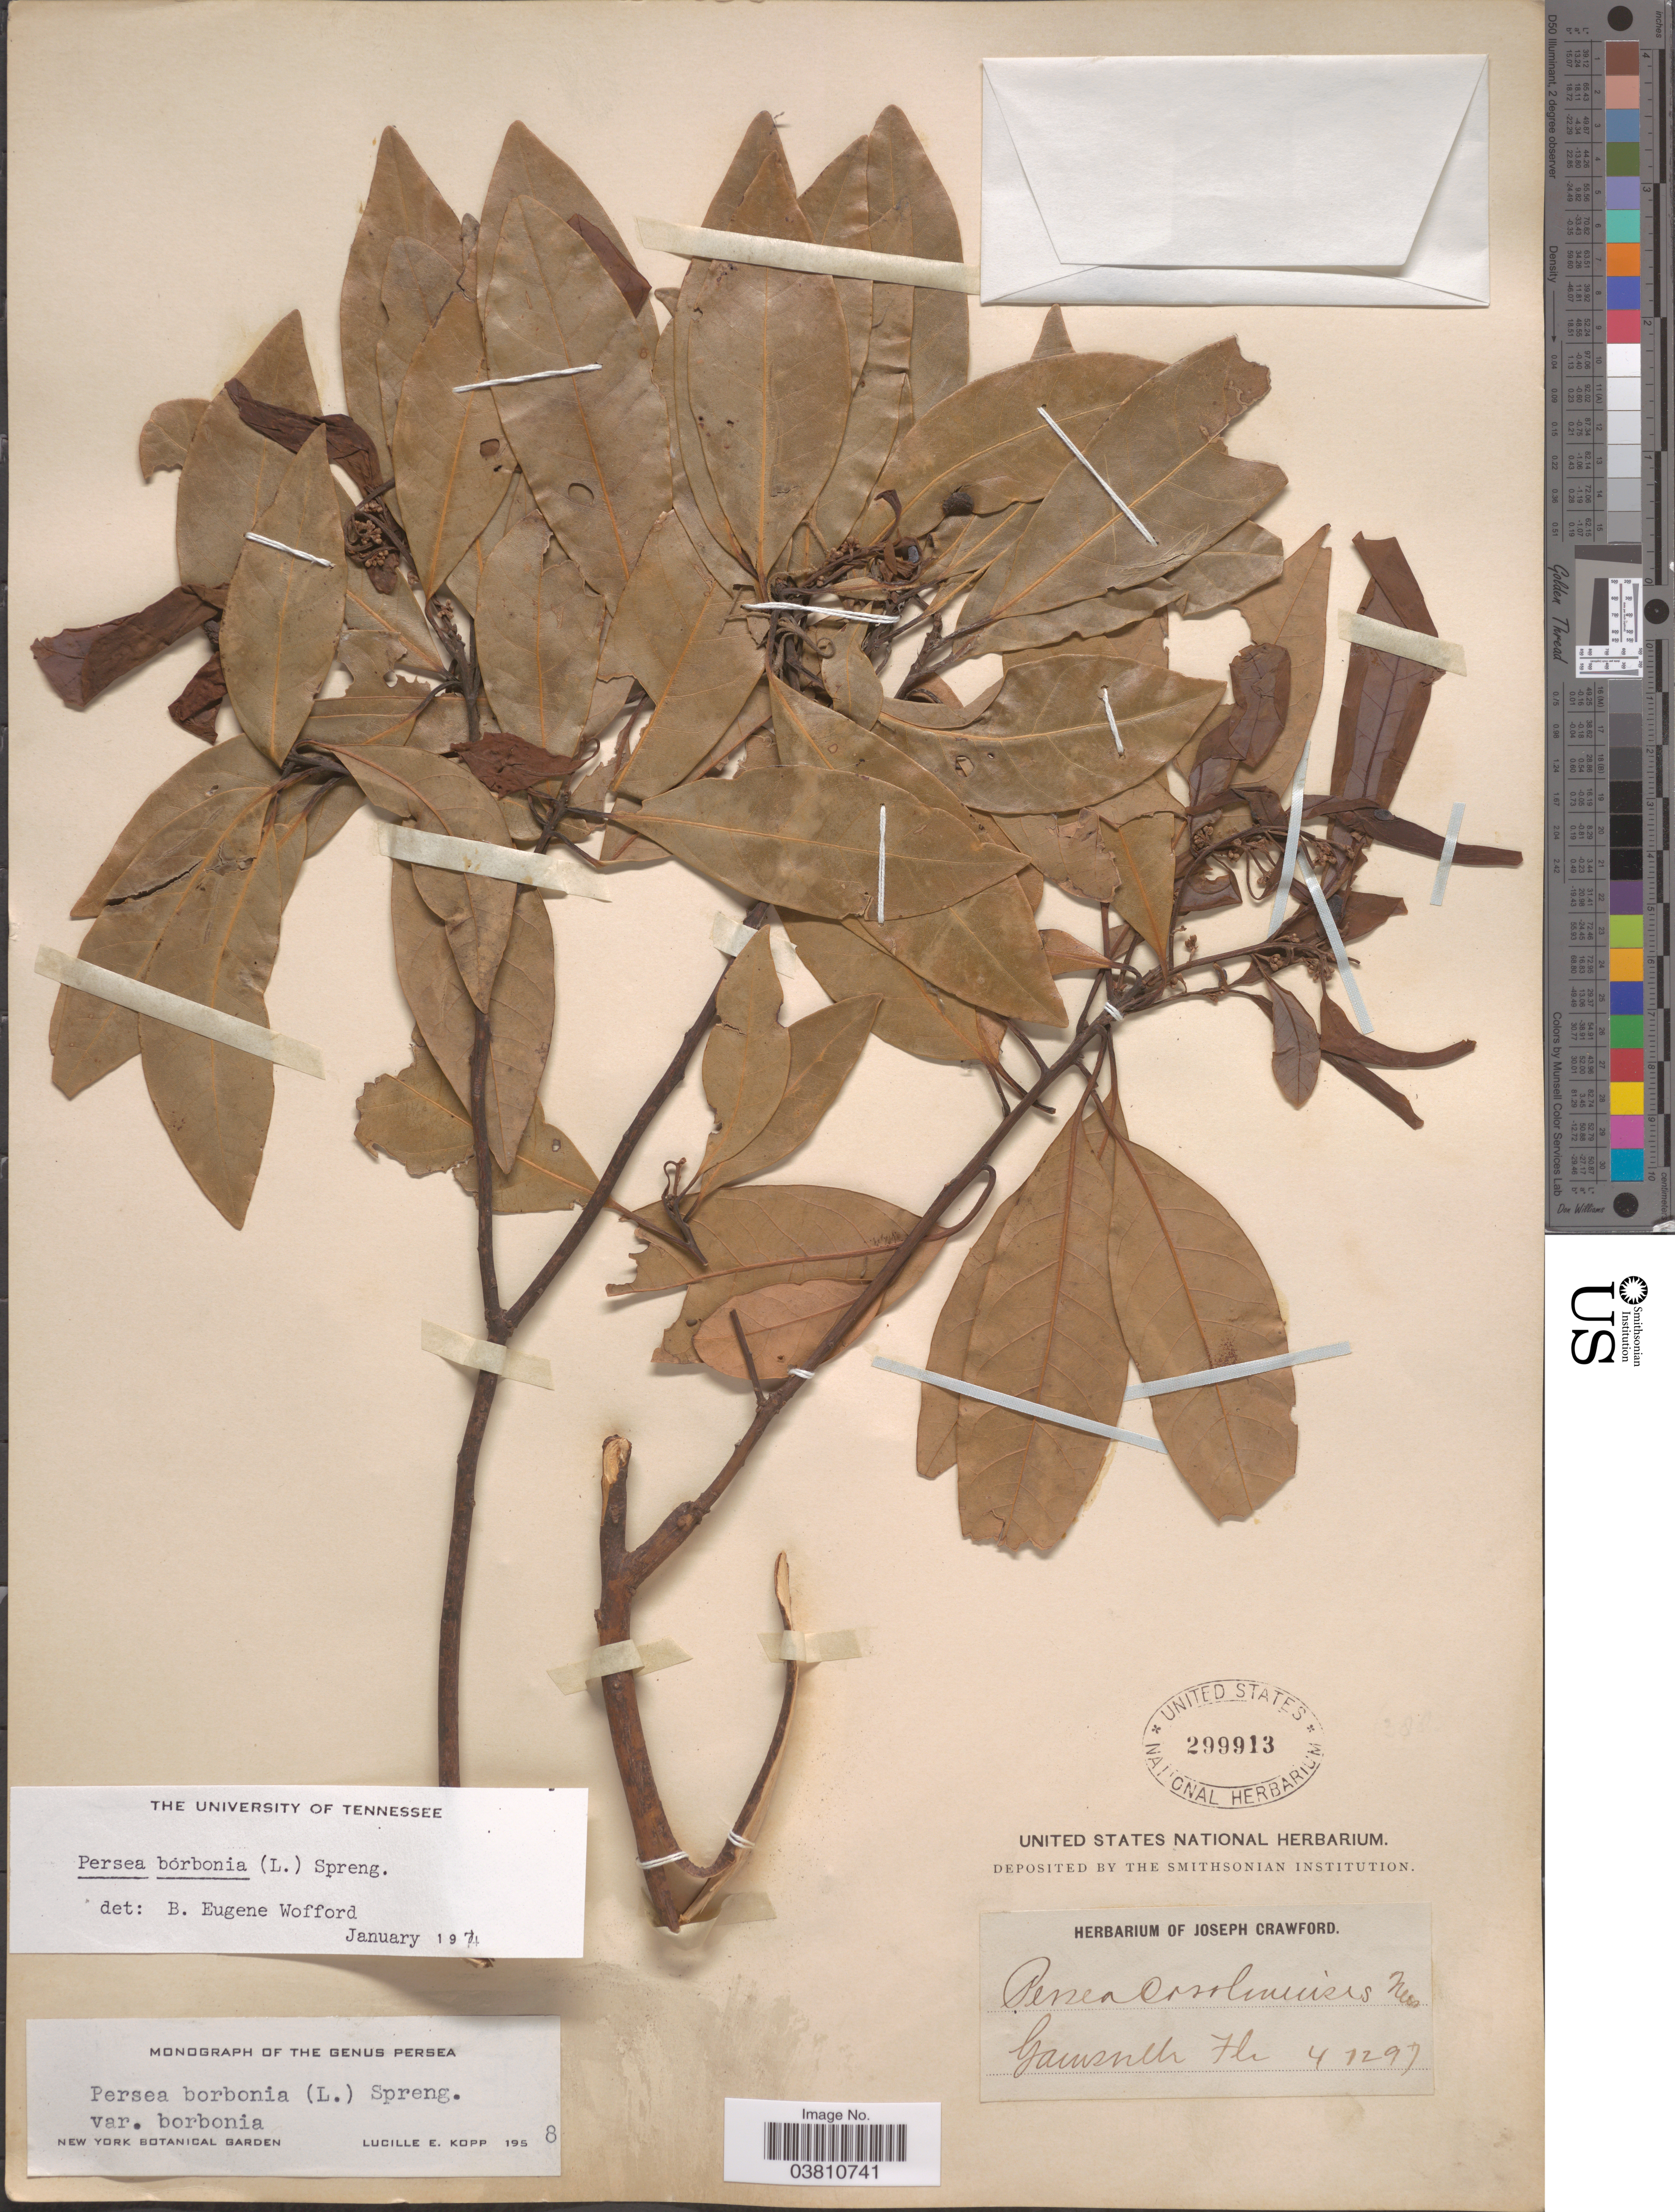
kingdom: Plantae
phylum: Tracheophyta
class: Magnoliopsida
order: Laurales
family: Lauraceae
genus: Persea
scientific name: Persea borbonia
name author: (L.) Spreng.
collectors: ex herb. Joseph Crawford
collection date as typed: Transcribed d/m/y: 12/4/97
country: United States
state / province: Florida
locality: Gainsville.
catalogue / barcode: US 299913